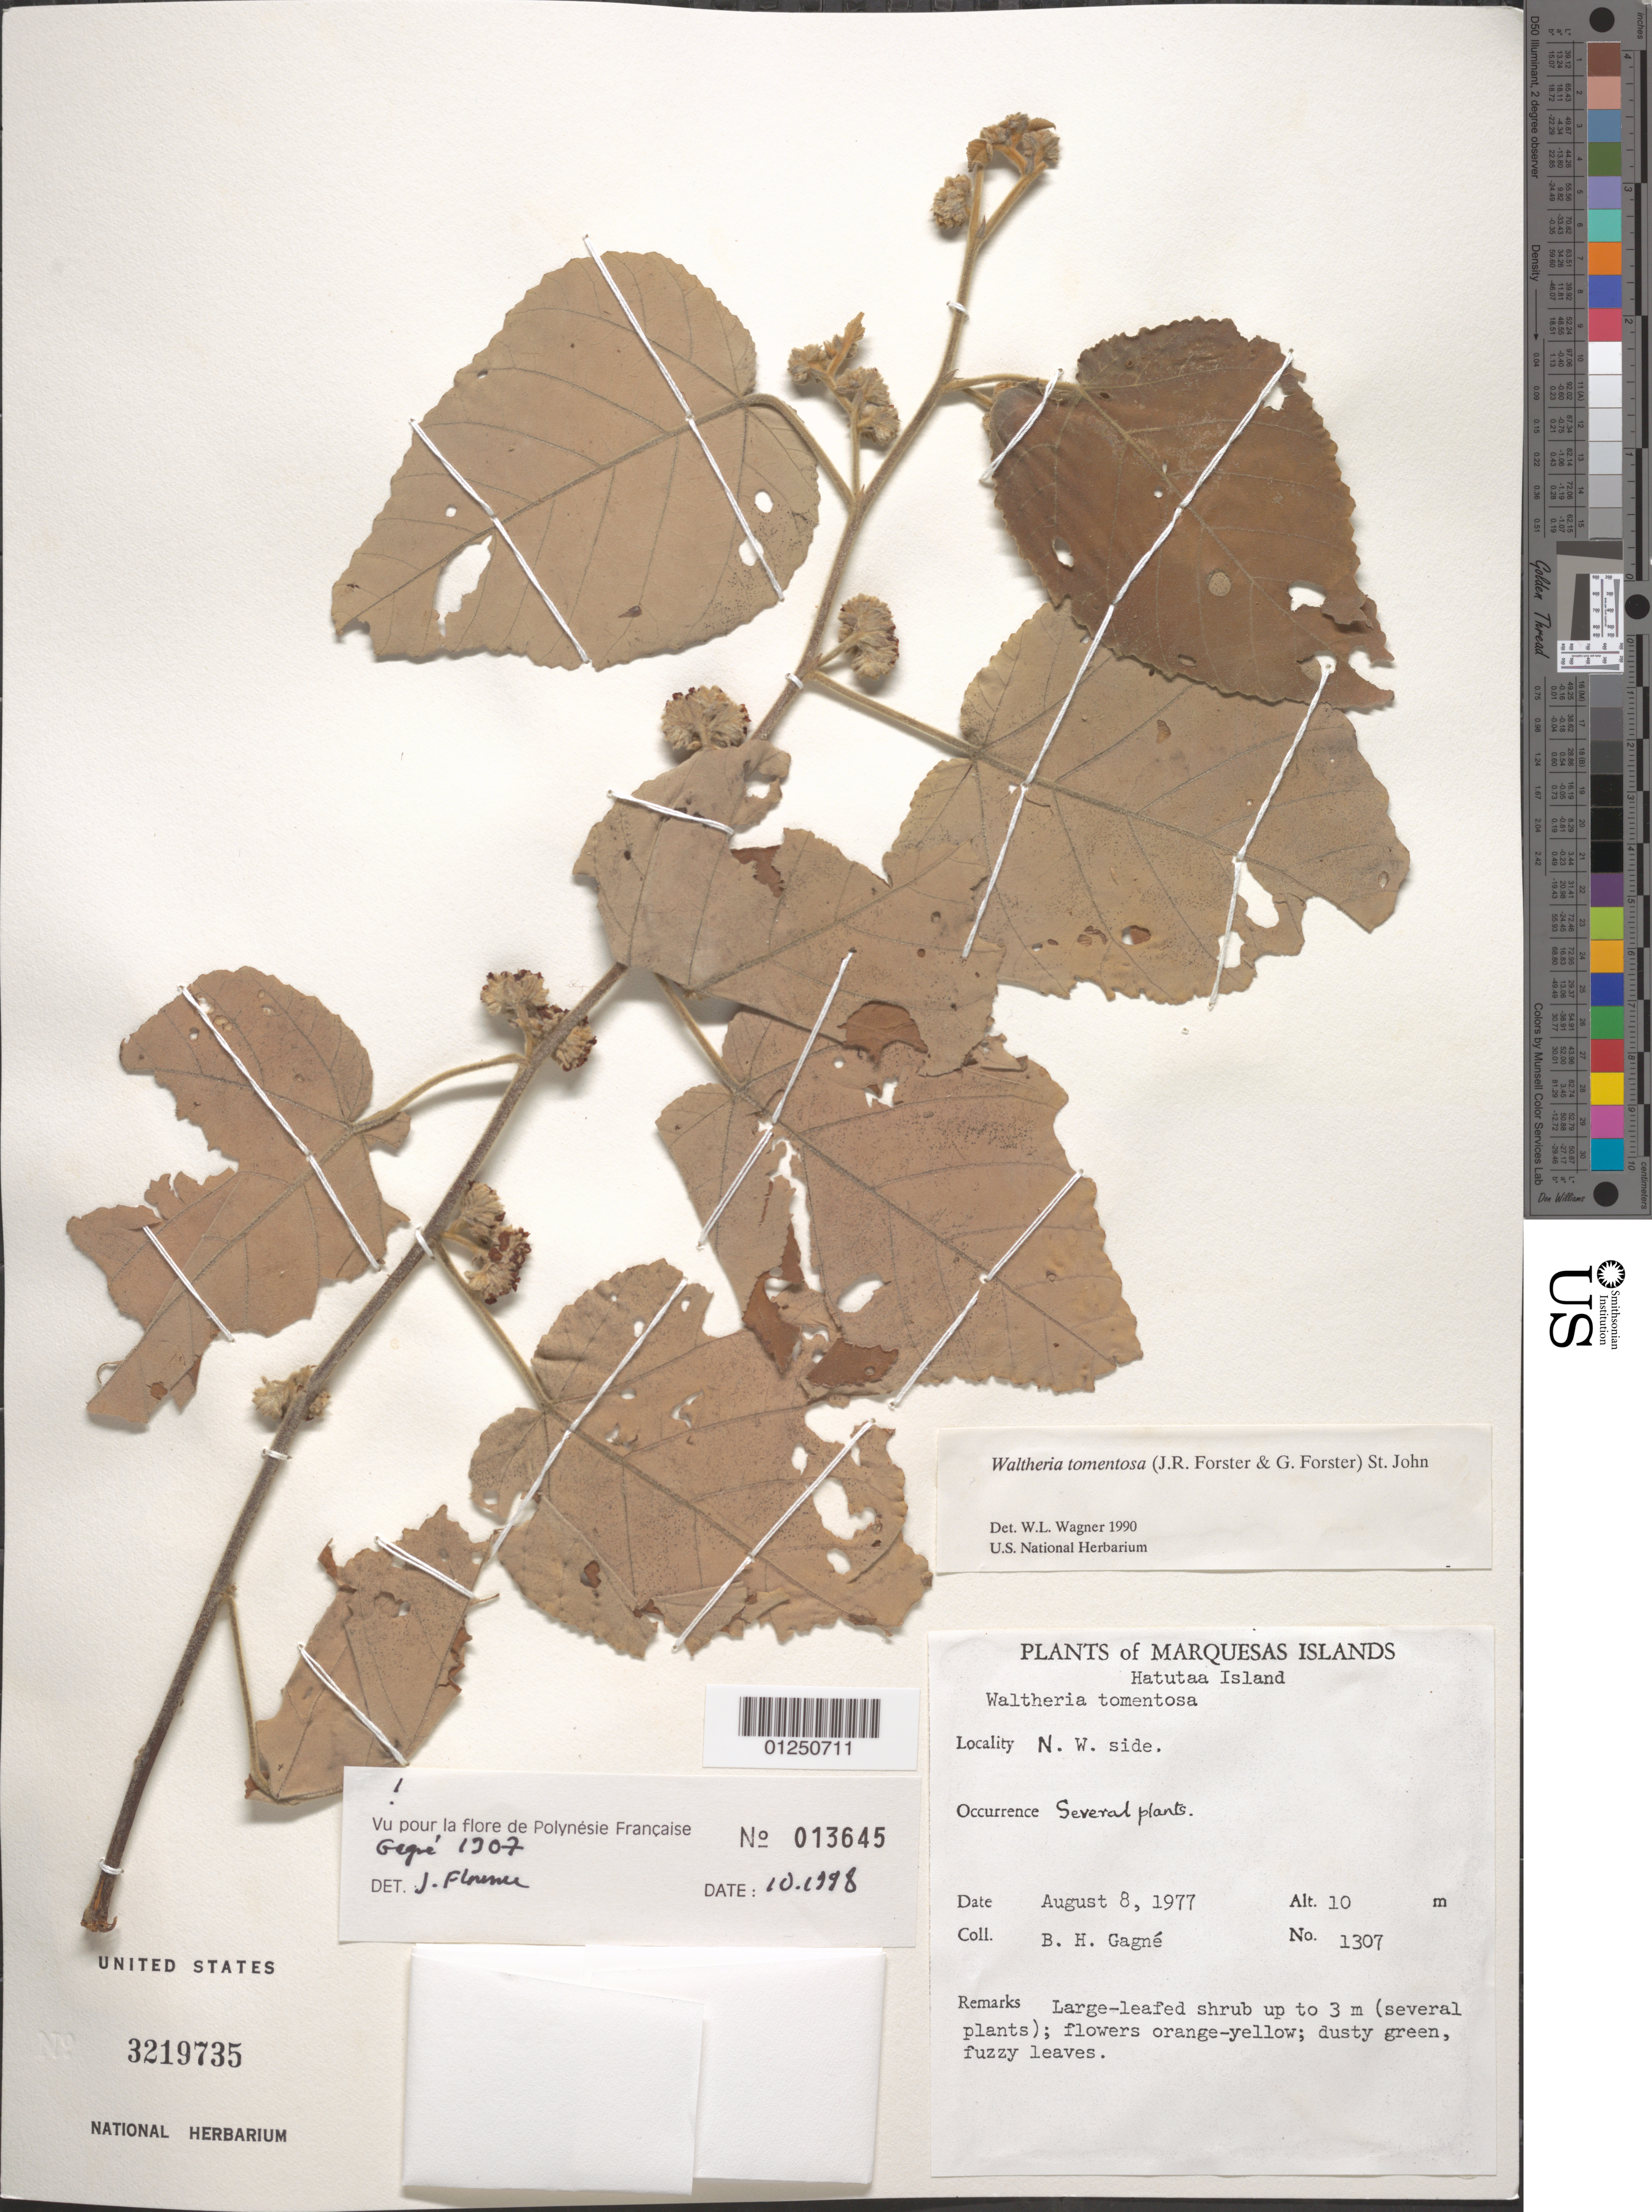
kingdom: Plantae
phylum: Tracheophyta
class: Magnoliopsida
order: Malvales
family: Malvaceae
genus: Waltheria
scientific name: Waltheria tomentosa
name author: (J.R. Forst. & G. Forst.) H. St. John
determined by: Wagner, W. L., (BOT), Smithsonian Institution - National Museum of Natural History (UNITED STATES)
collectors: B. H. Gagné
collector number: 1307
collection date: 1977-08-08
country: French Polynesia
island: Hatutaa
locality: NW side of island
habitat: Several plants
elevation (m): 10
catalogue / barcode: US 3219735